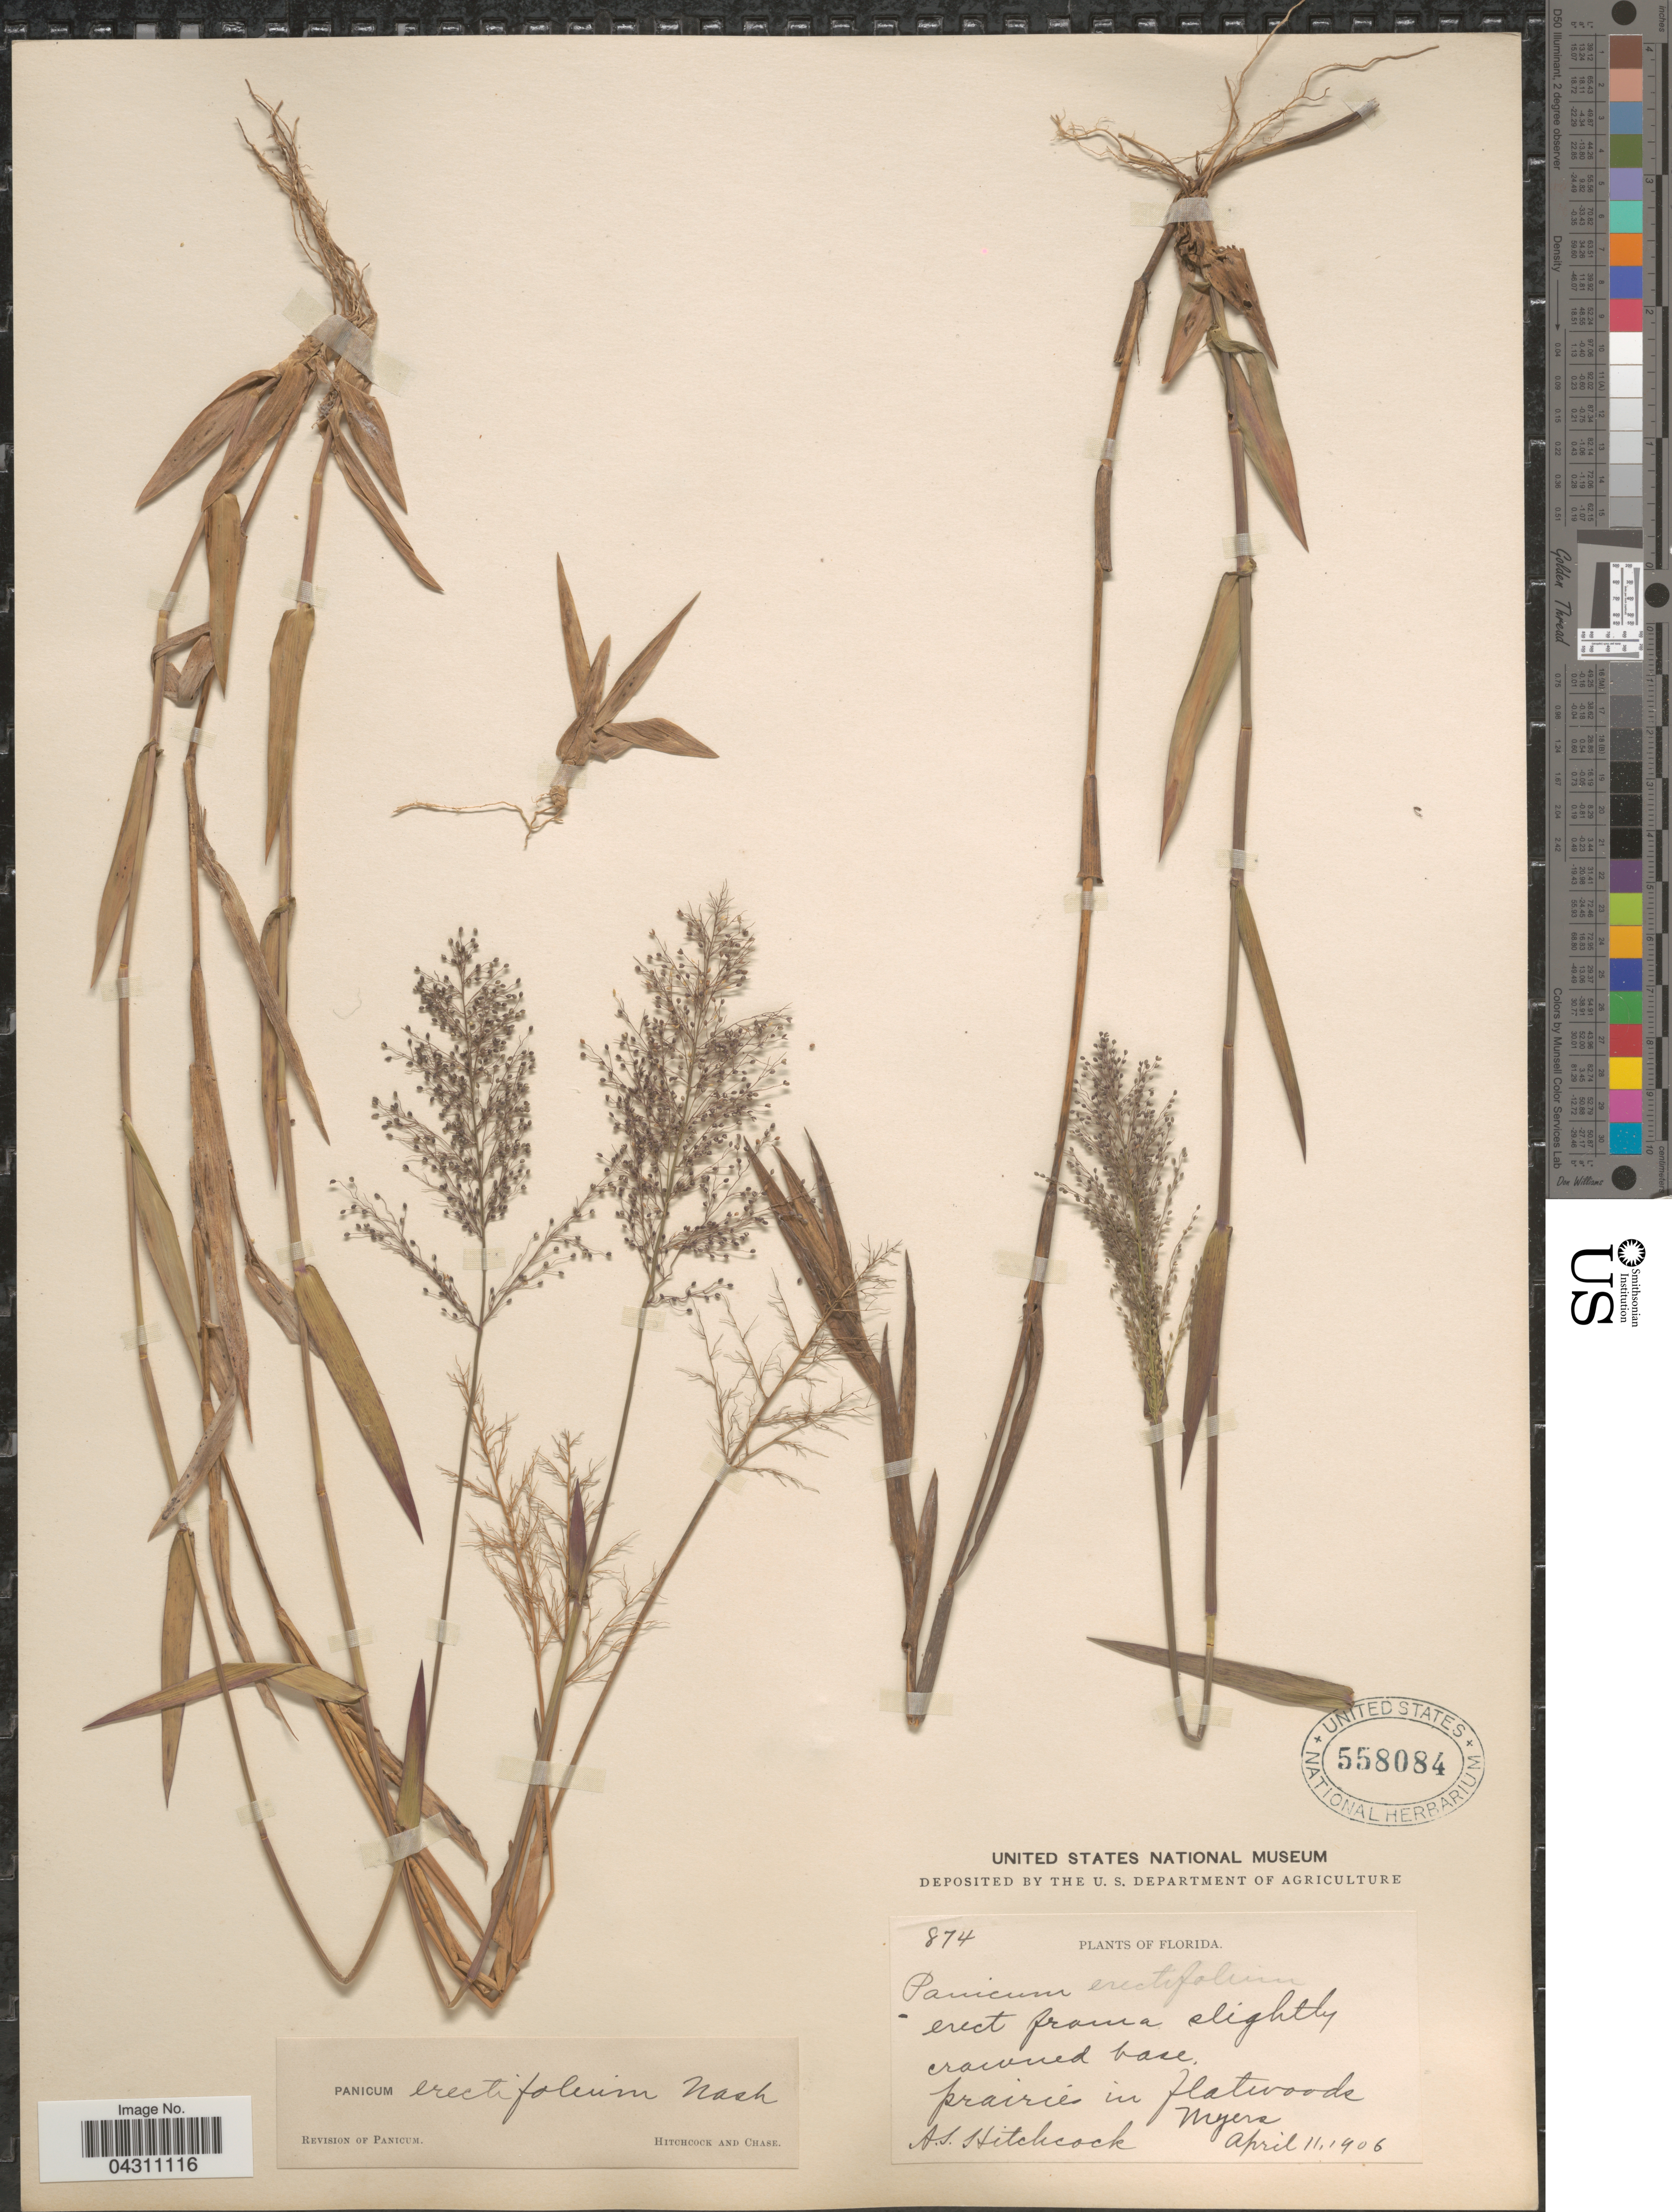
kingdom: Plantae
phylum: Tracheophyta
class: Liliopsida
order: Poales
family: Poaceae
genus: Dichanthelium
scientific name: Dichanthelium sphaerocarpon var. floridanum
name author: (Vasey) Davidse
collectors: A. S. Hitchcock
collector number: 874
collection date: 1906-04-11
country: United States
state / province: Florida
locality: Prairie in flatwoods. Myers.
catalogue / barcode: US 558084